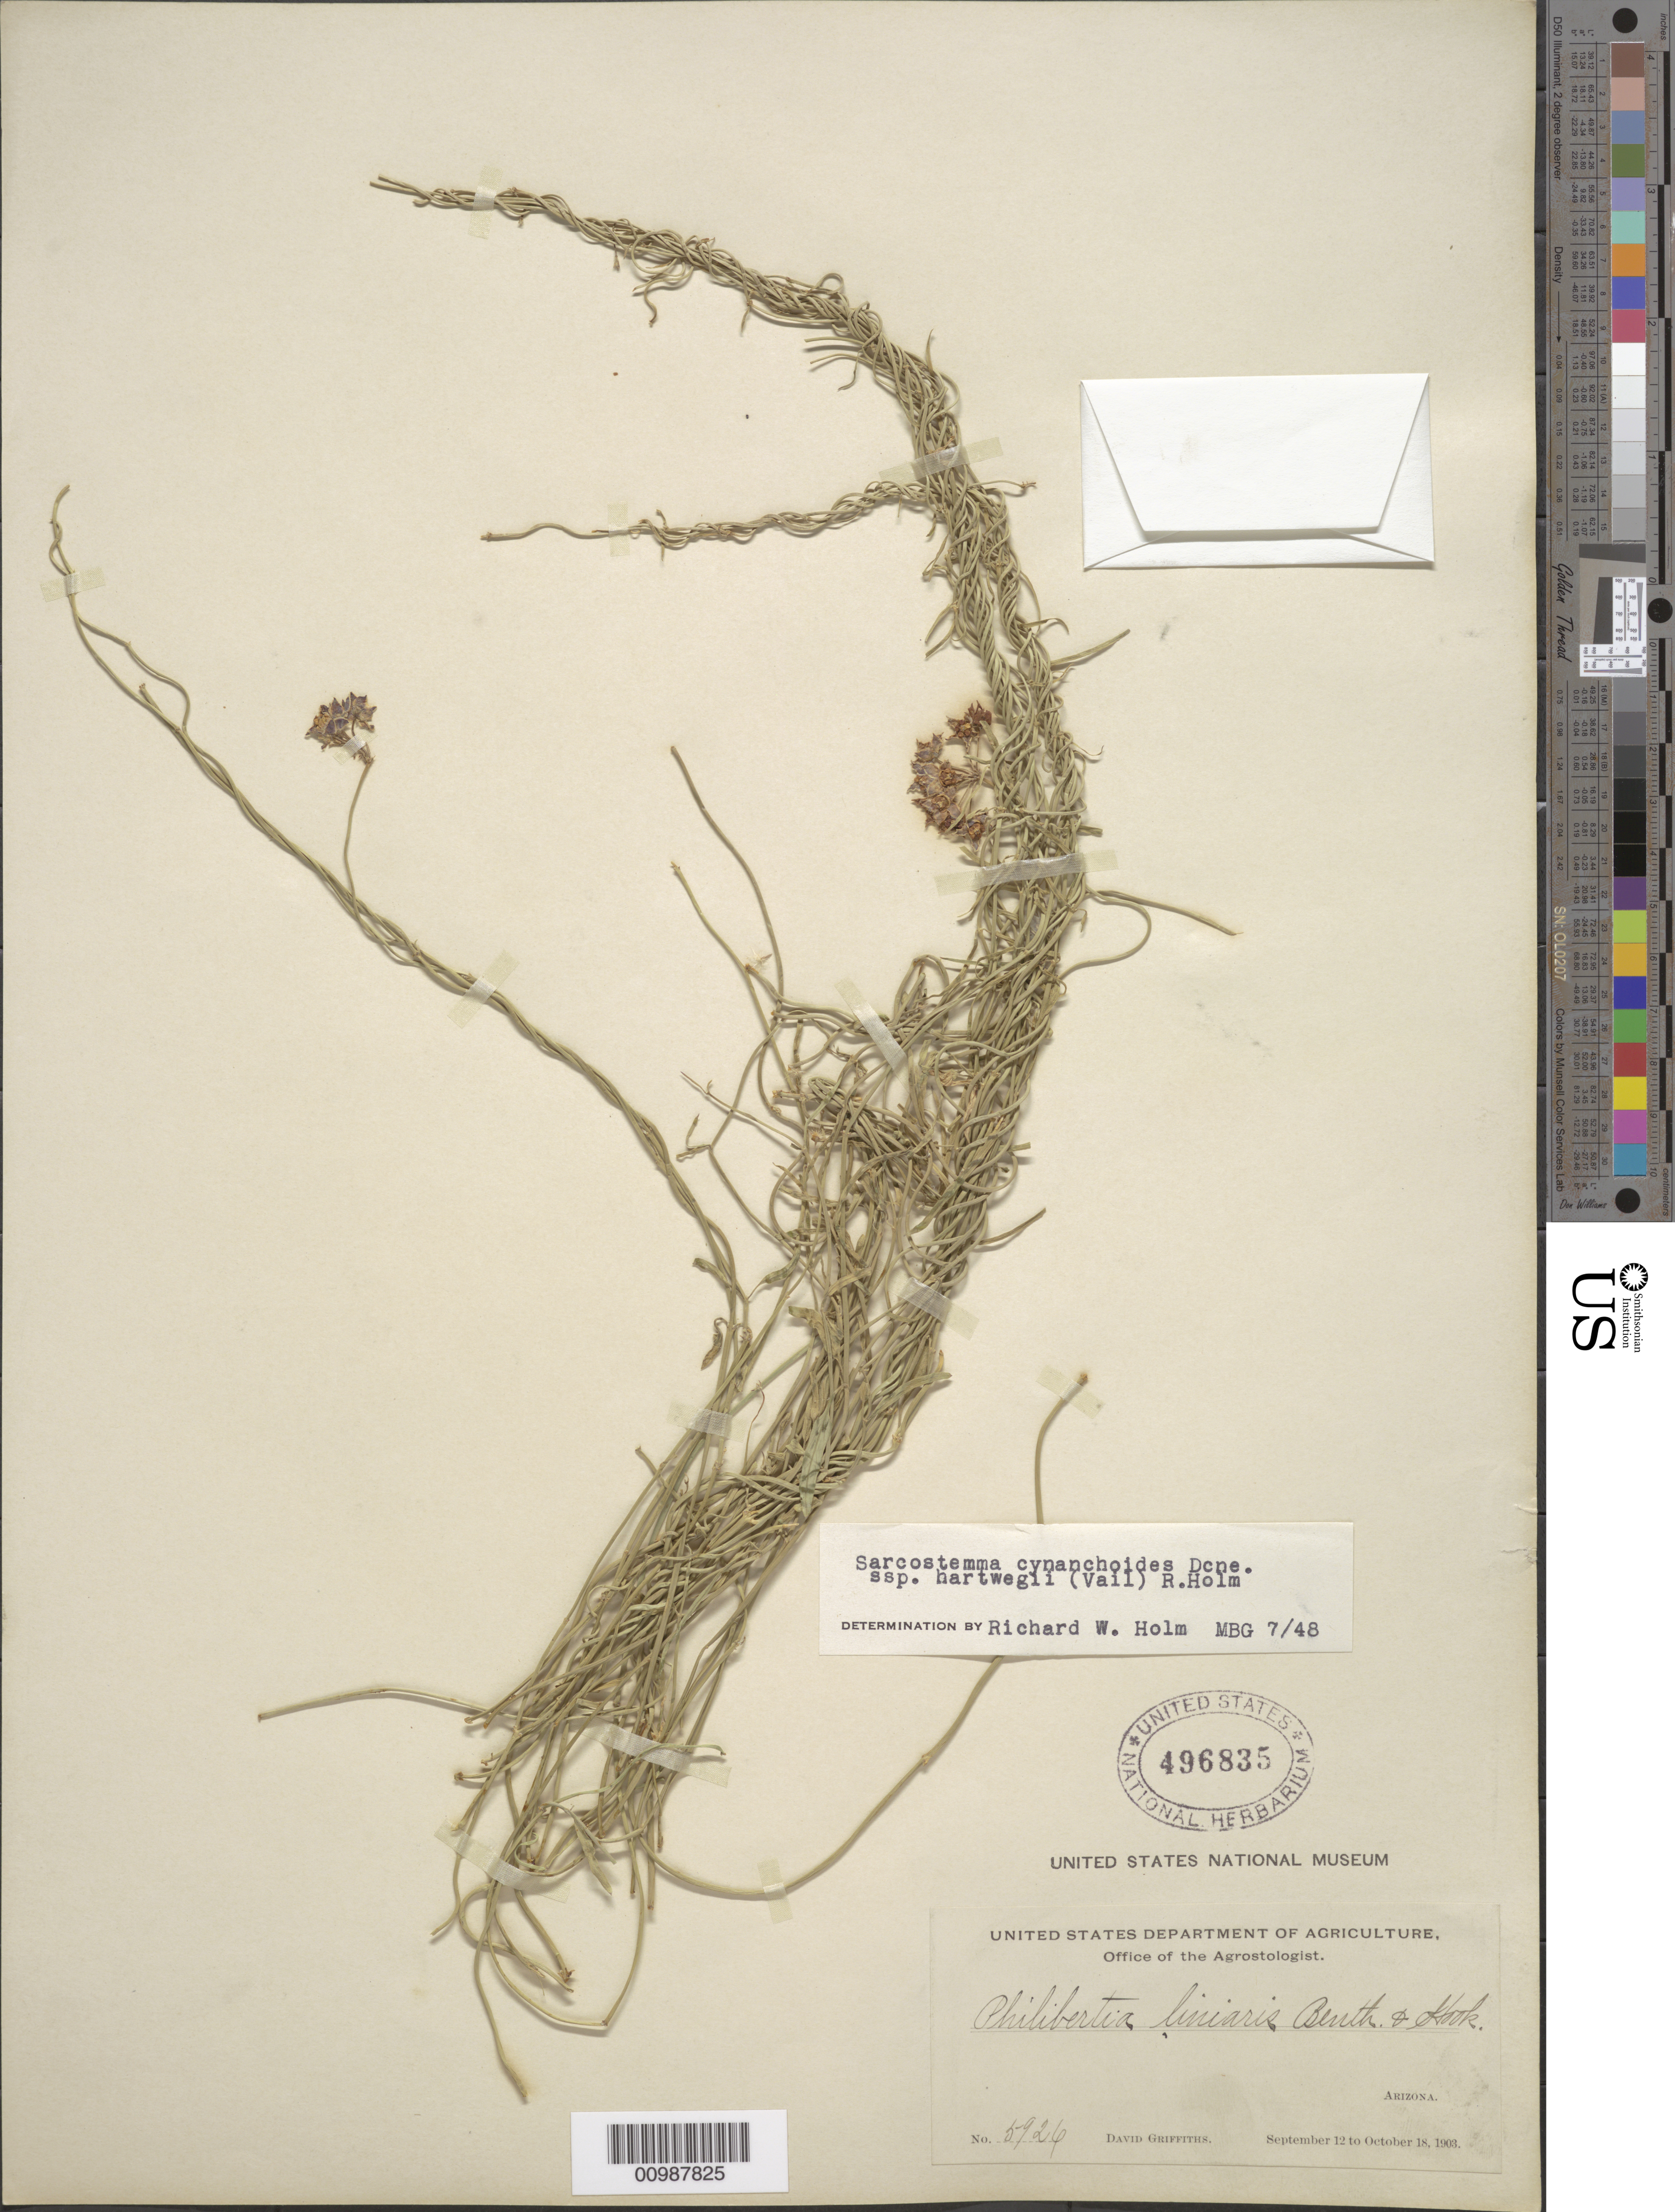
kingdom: Plantae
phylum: Tracheophyta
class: Magnoliopsida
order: Gentianales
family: Apocynaceae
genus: Sarcostemma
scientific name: Sarcostemma cynanchoides subsp. hartwegii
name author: (Vail) R.W. Holm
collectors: D. Griffiths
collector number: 5926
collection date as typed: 12 Sep 1903 to 18 Oct 1903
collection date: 1903-09-12/1903-10-18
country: United States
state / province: Arizona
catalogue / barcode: US 496835